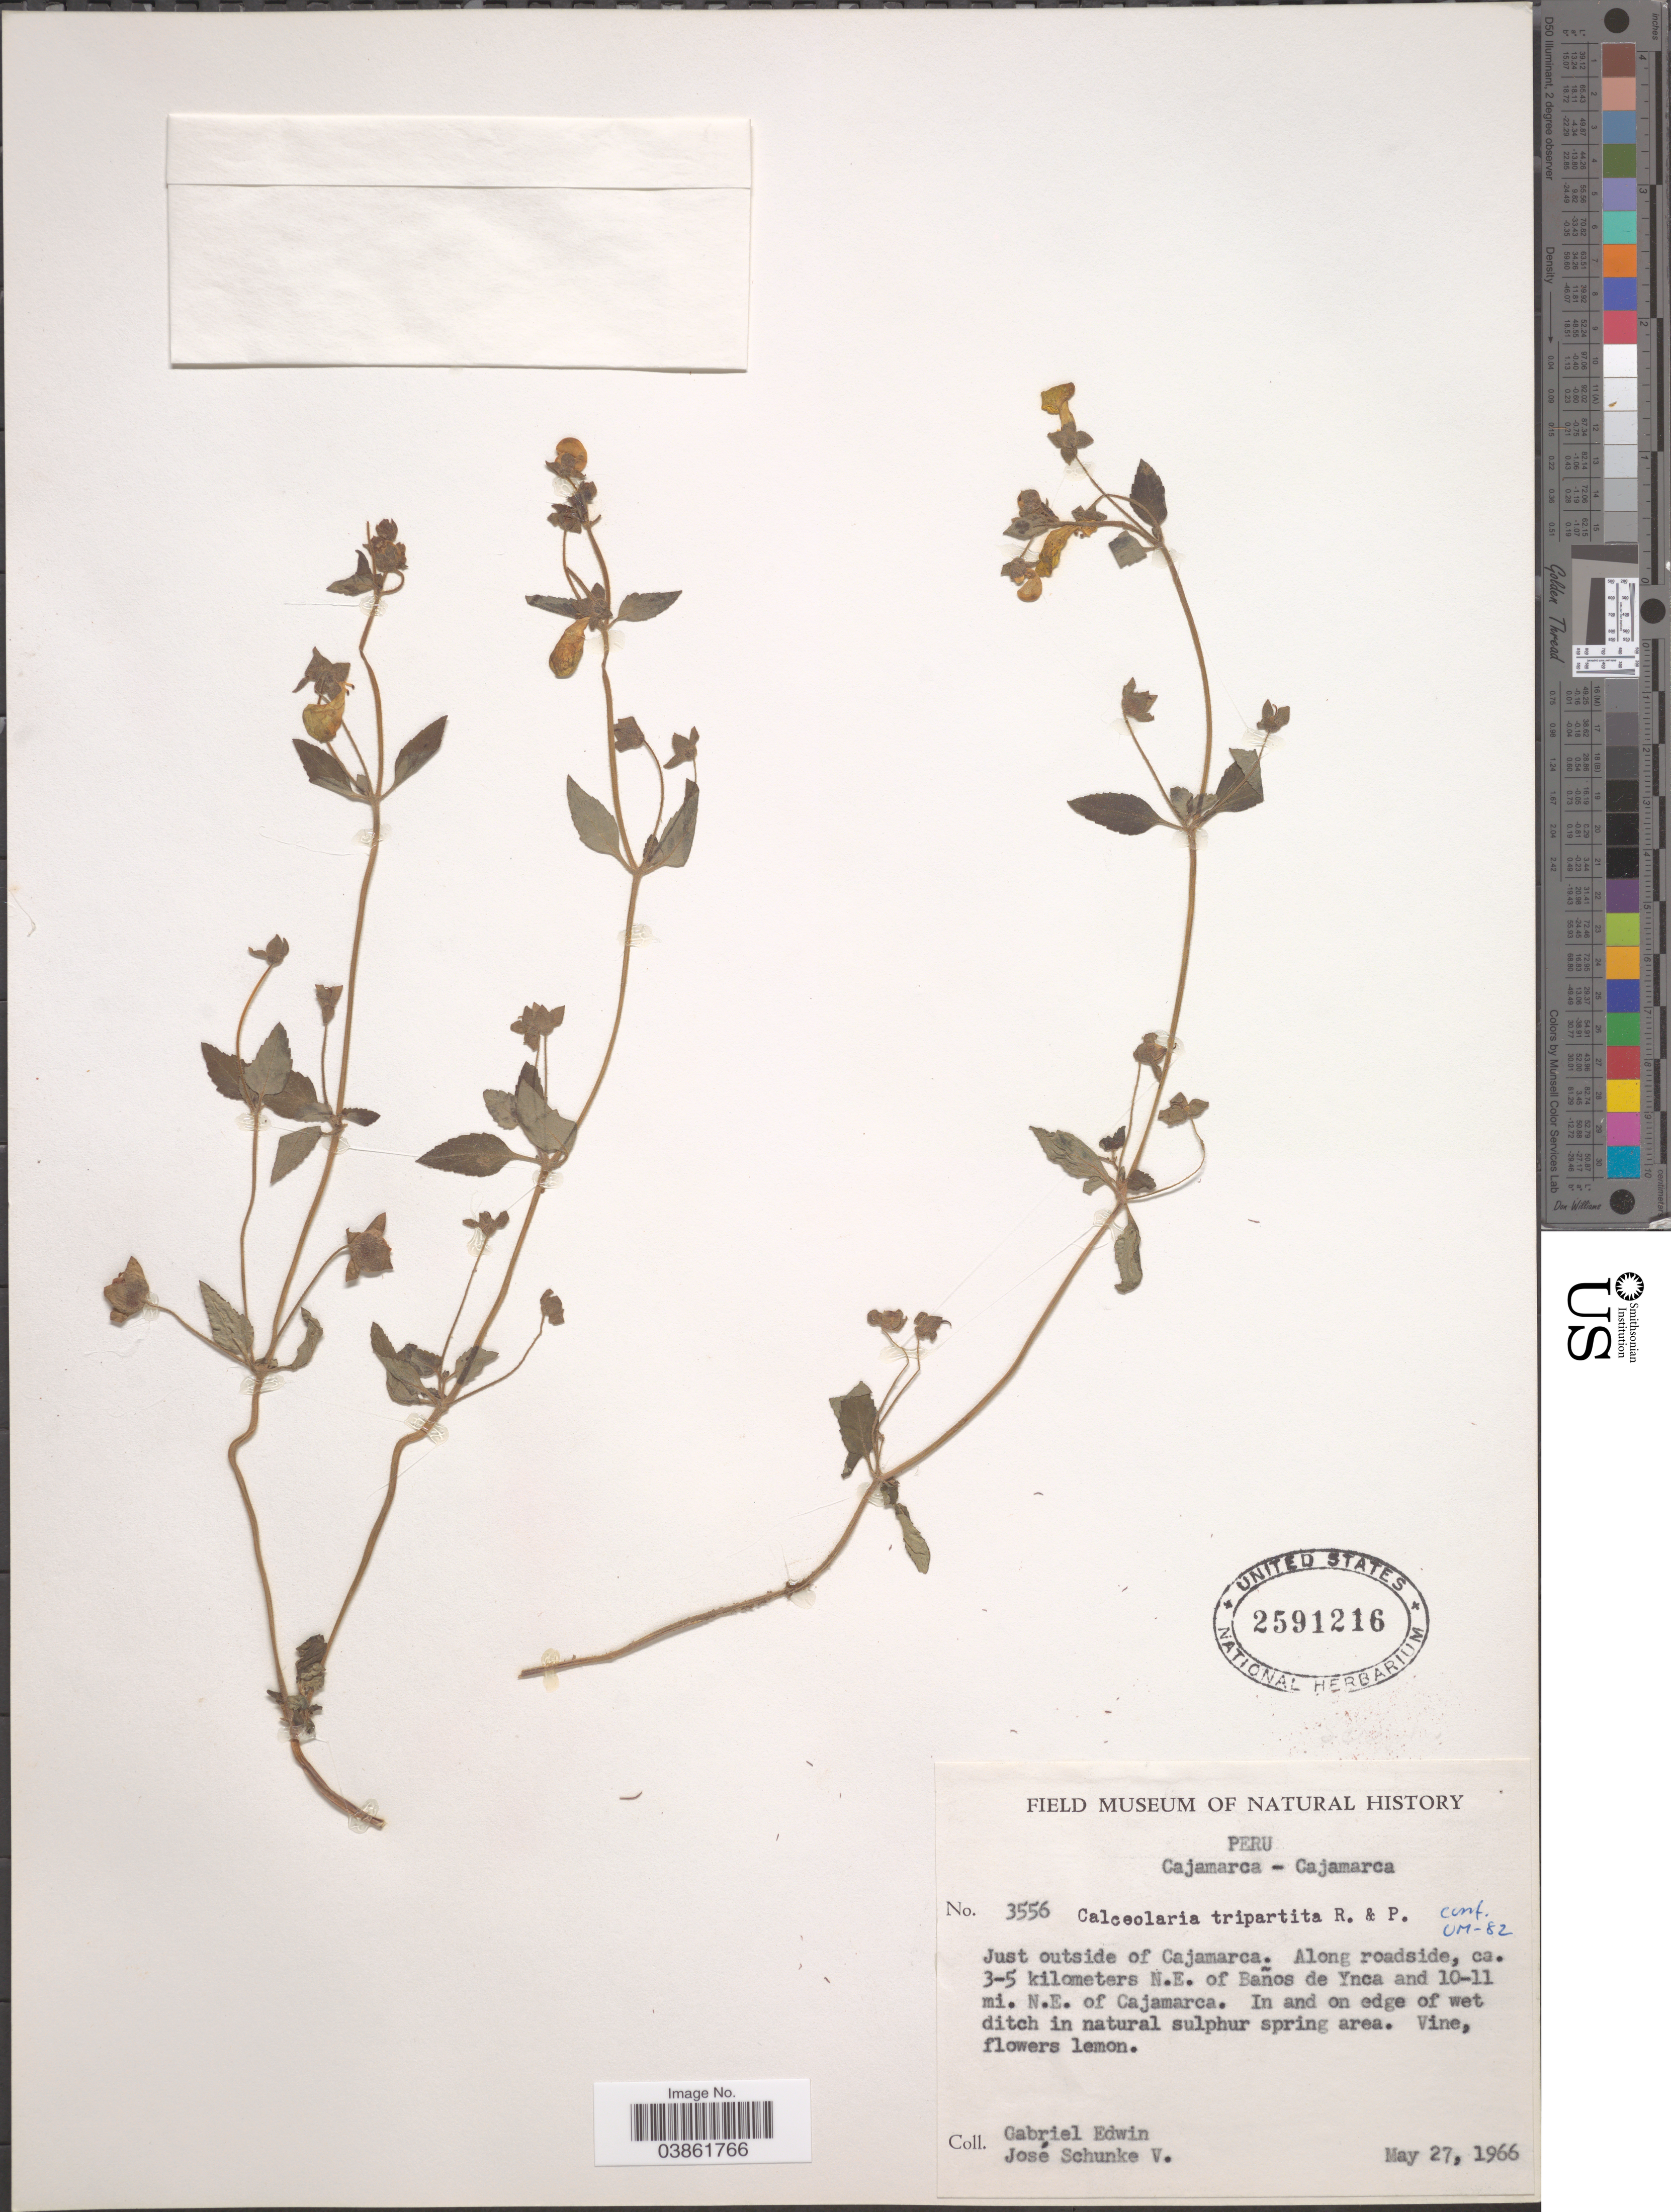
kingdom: Plantae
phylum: Tracheophyta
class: Magnoliopsida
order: Lamiales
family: Calceolariaceae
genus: Calceolaria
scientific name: Calceolaria tripartita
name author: Ruiz & Pav.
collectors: G. Edwin & J. Schunke Vigo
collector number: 3556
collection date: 1966-05-27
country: Peru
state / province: Cajamarca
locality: Cajamarca. Just outside of Cajamarca. Along roadside ca. 3-5 kilometers N.E. of Baños de Ynca and 10-11 mi. N.E. of Cajamarca.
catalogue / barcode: US 2591216